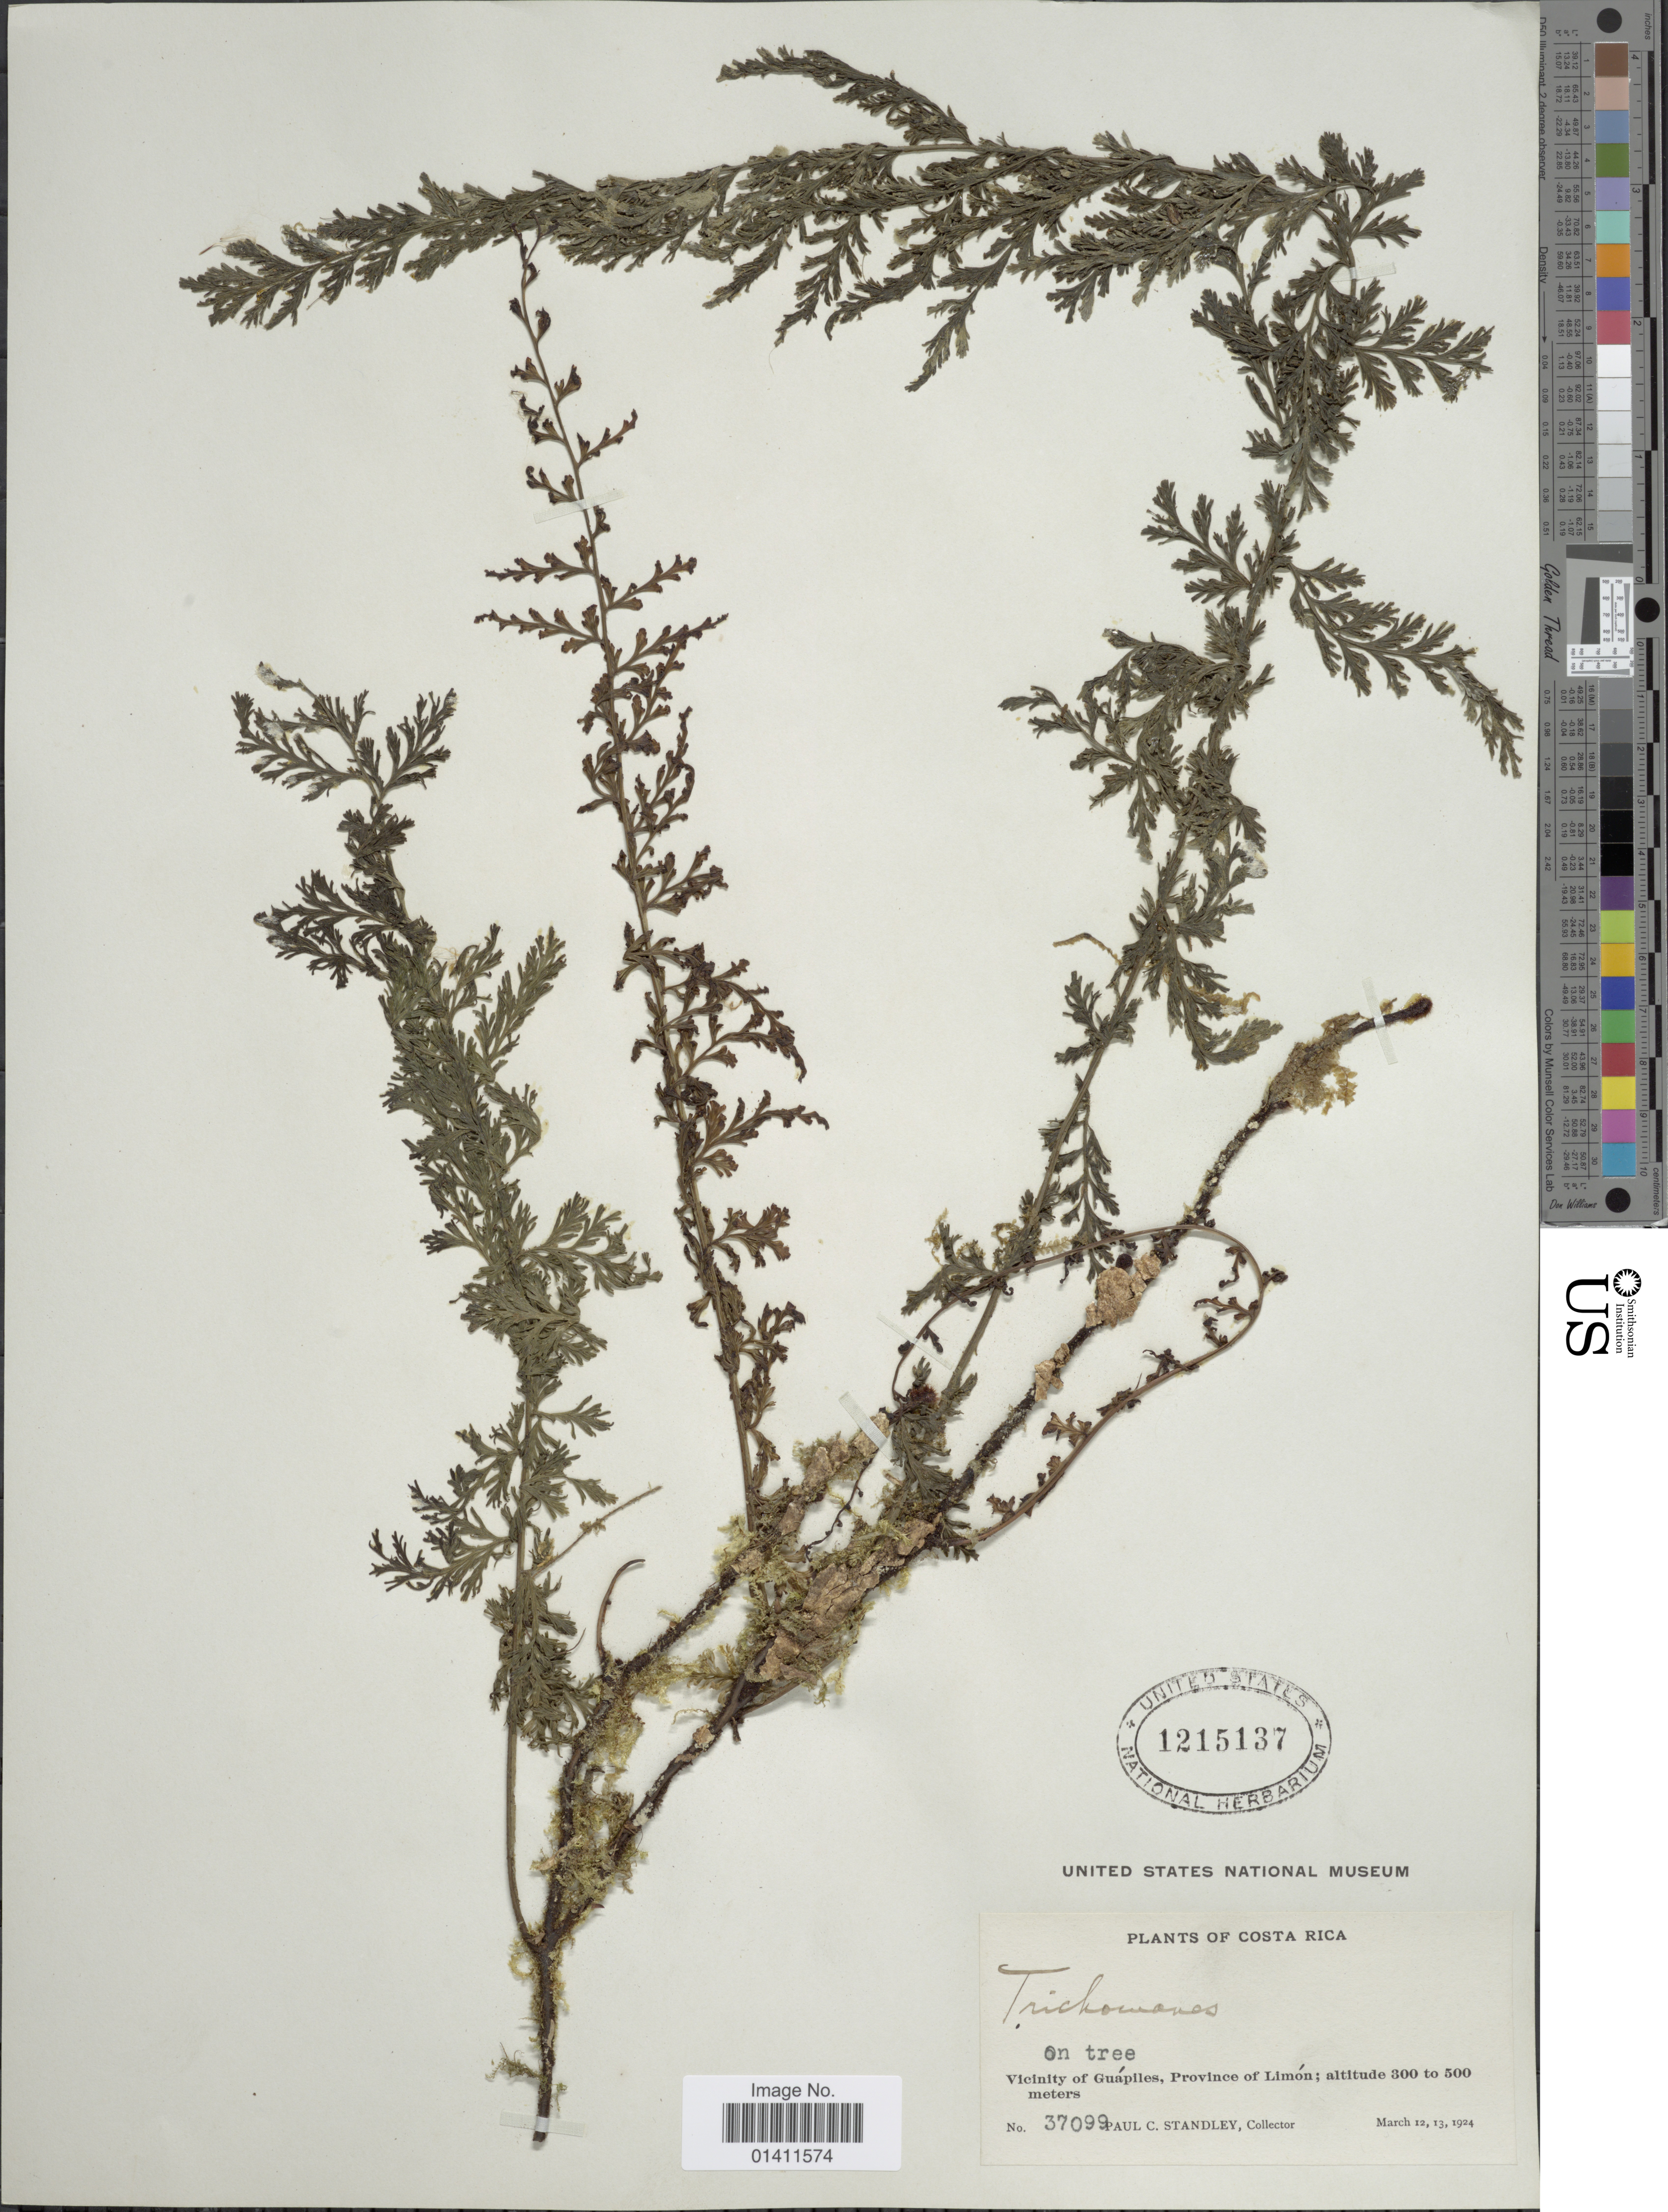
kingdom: Plantae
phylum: Tracheophyta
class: Polypodiopsida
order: Hymenophyllales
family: Hymenophyllaceae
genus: Vandenboschia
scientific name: Vandenboschia collariata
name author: (Bosch) Ebihara & K. Iwats.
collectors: P. C. Standley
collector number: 37099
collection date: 1924-03-12/1924-03-13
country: Costa Rica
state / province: Limón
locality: Vicinity of Guapiles, Province of Limon.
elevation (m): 300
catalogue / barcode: US 1215137